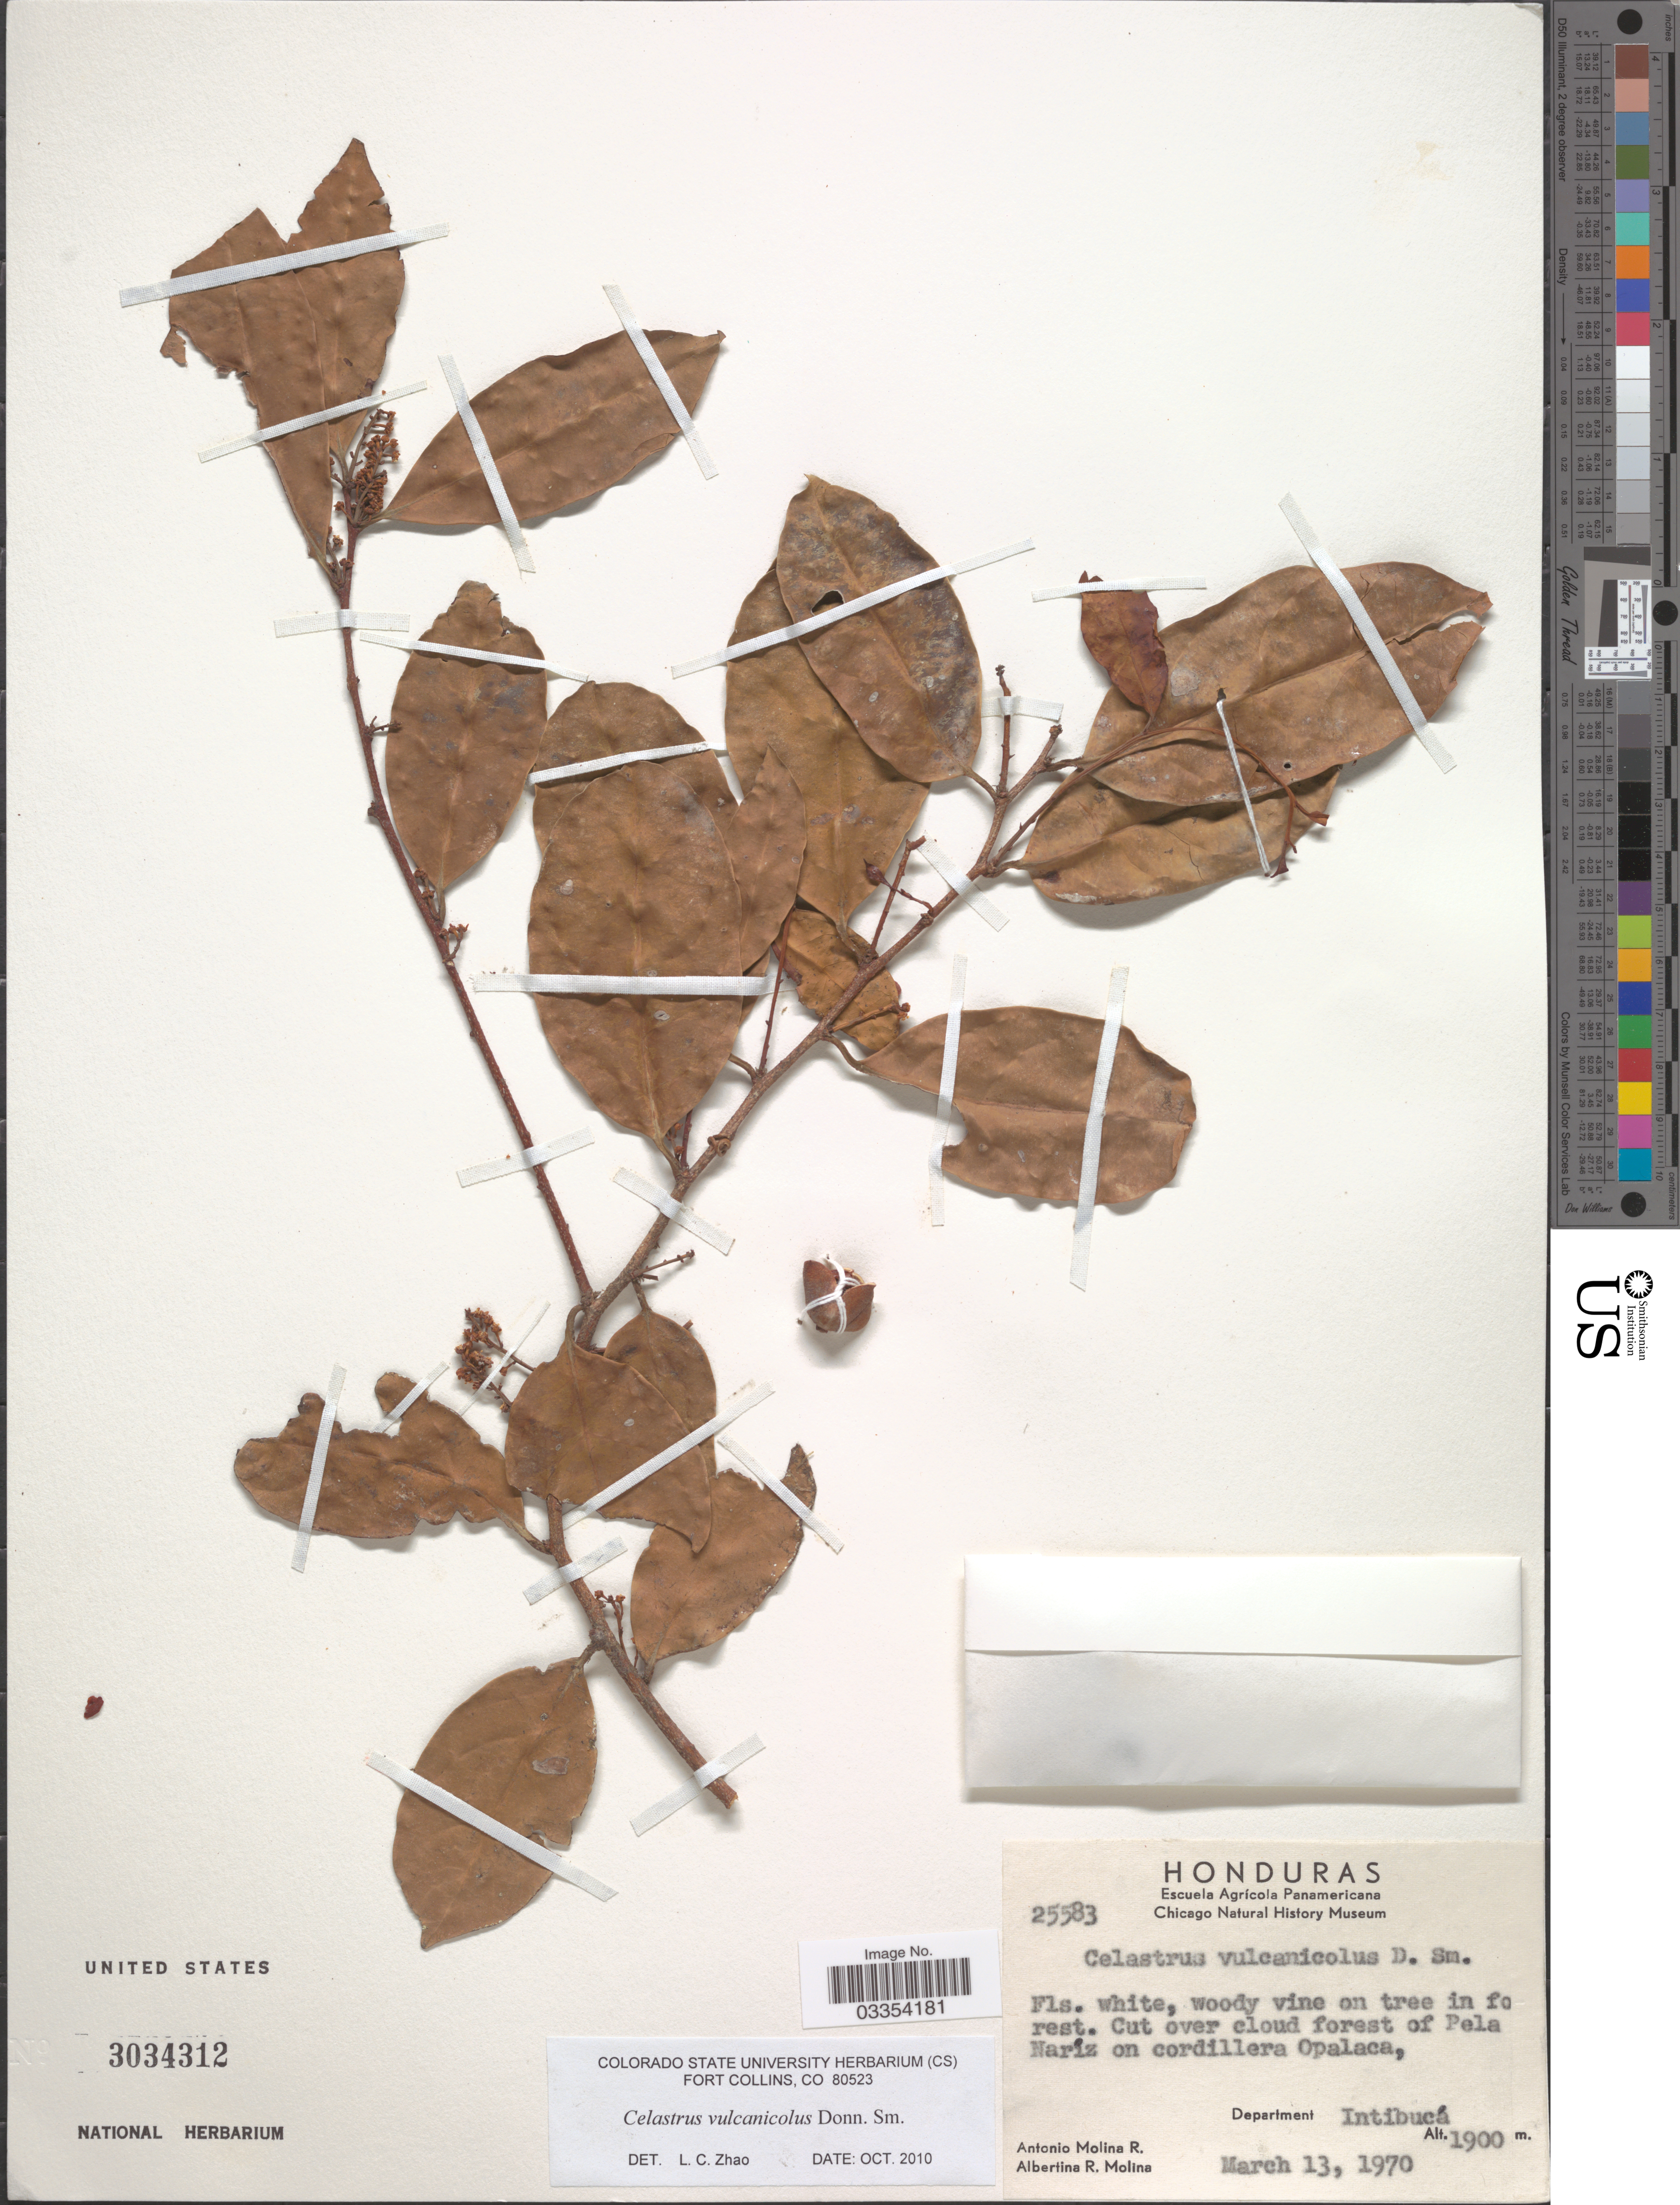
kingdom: Plantae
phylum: Tracheophyta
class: Magnoliopsida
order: Celastrales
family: Celastraceae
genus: Celastrus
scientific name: Celastrus vulcanicola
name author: Donn. Sm.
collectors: A. Molina R. & A. R. Molina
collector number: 25583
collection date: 1970-03-13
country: Honduras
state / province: Intibuca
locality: Cut over cloud forest of Pela Nariz on cordillera Opalaca, Department Intibucá.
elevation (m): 1900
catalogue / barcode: US 3034312